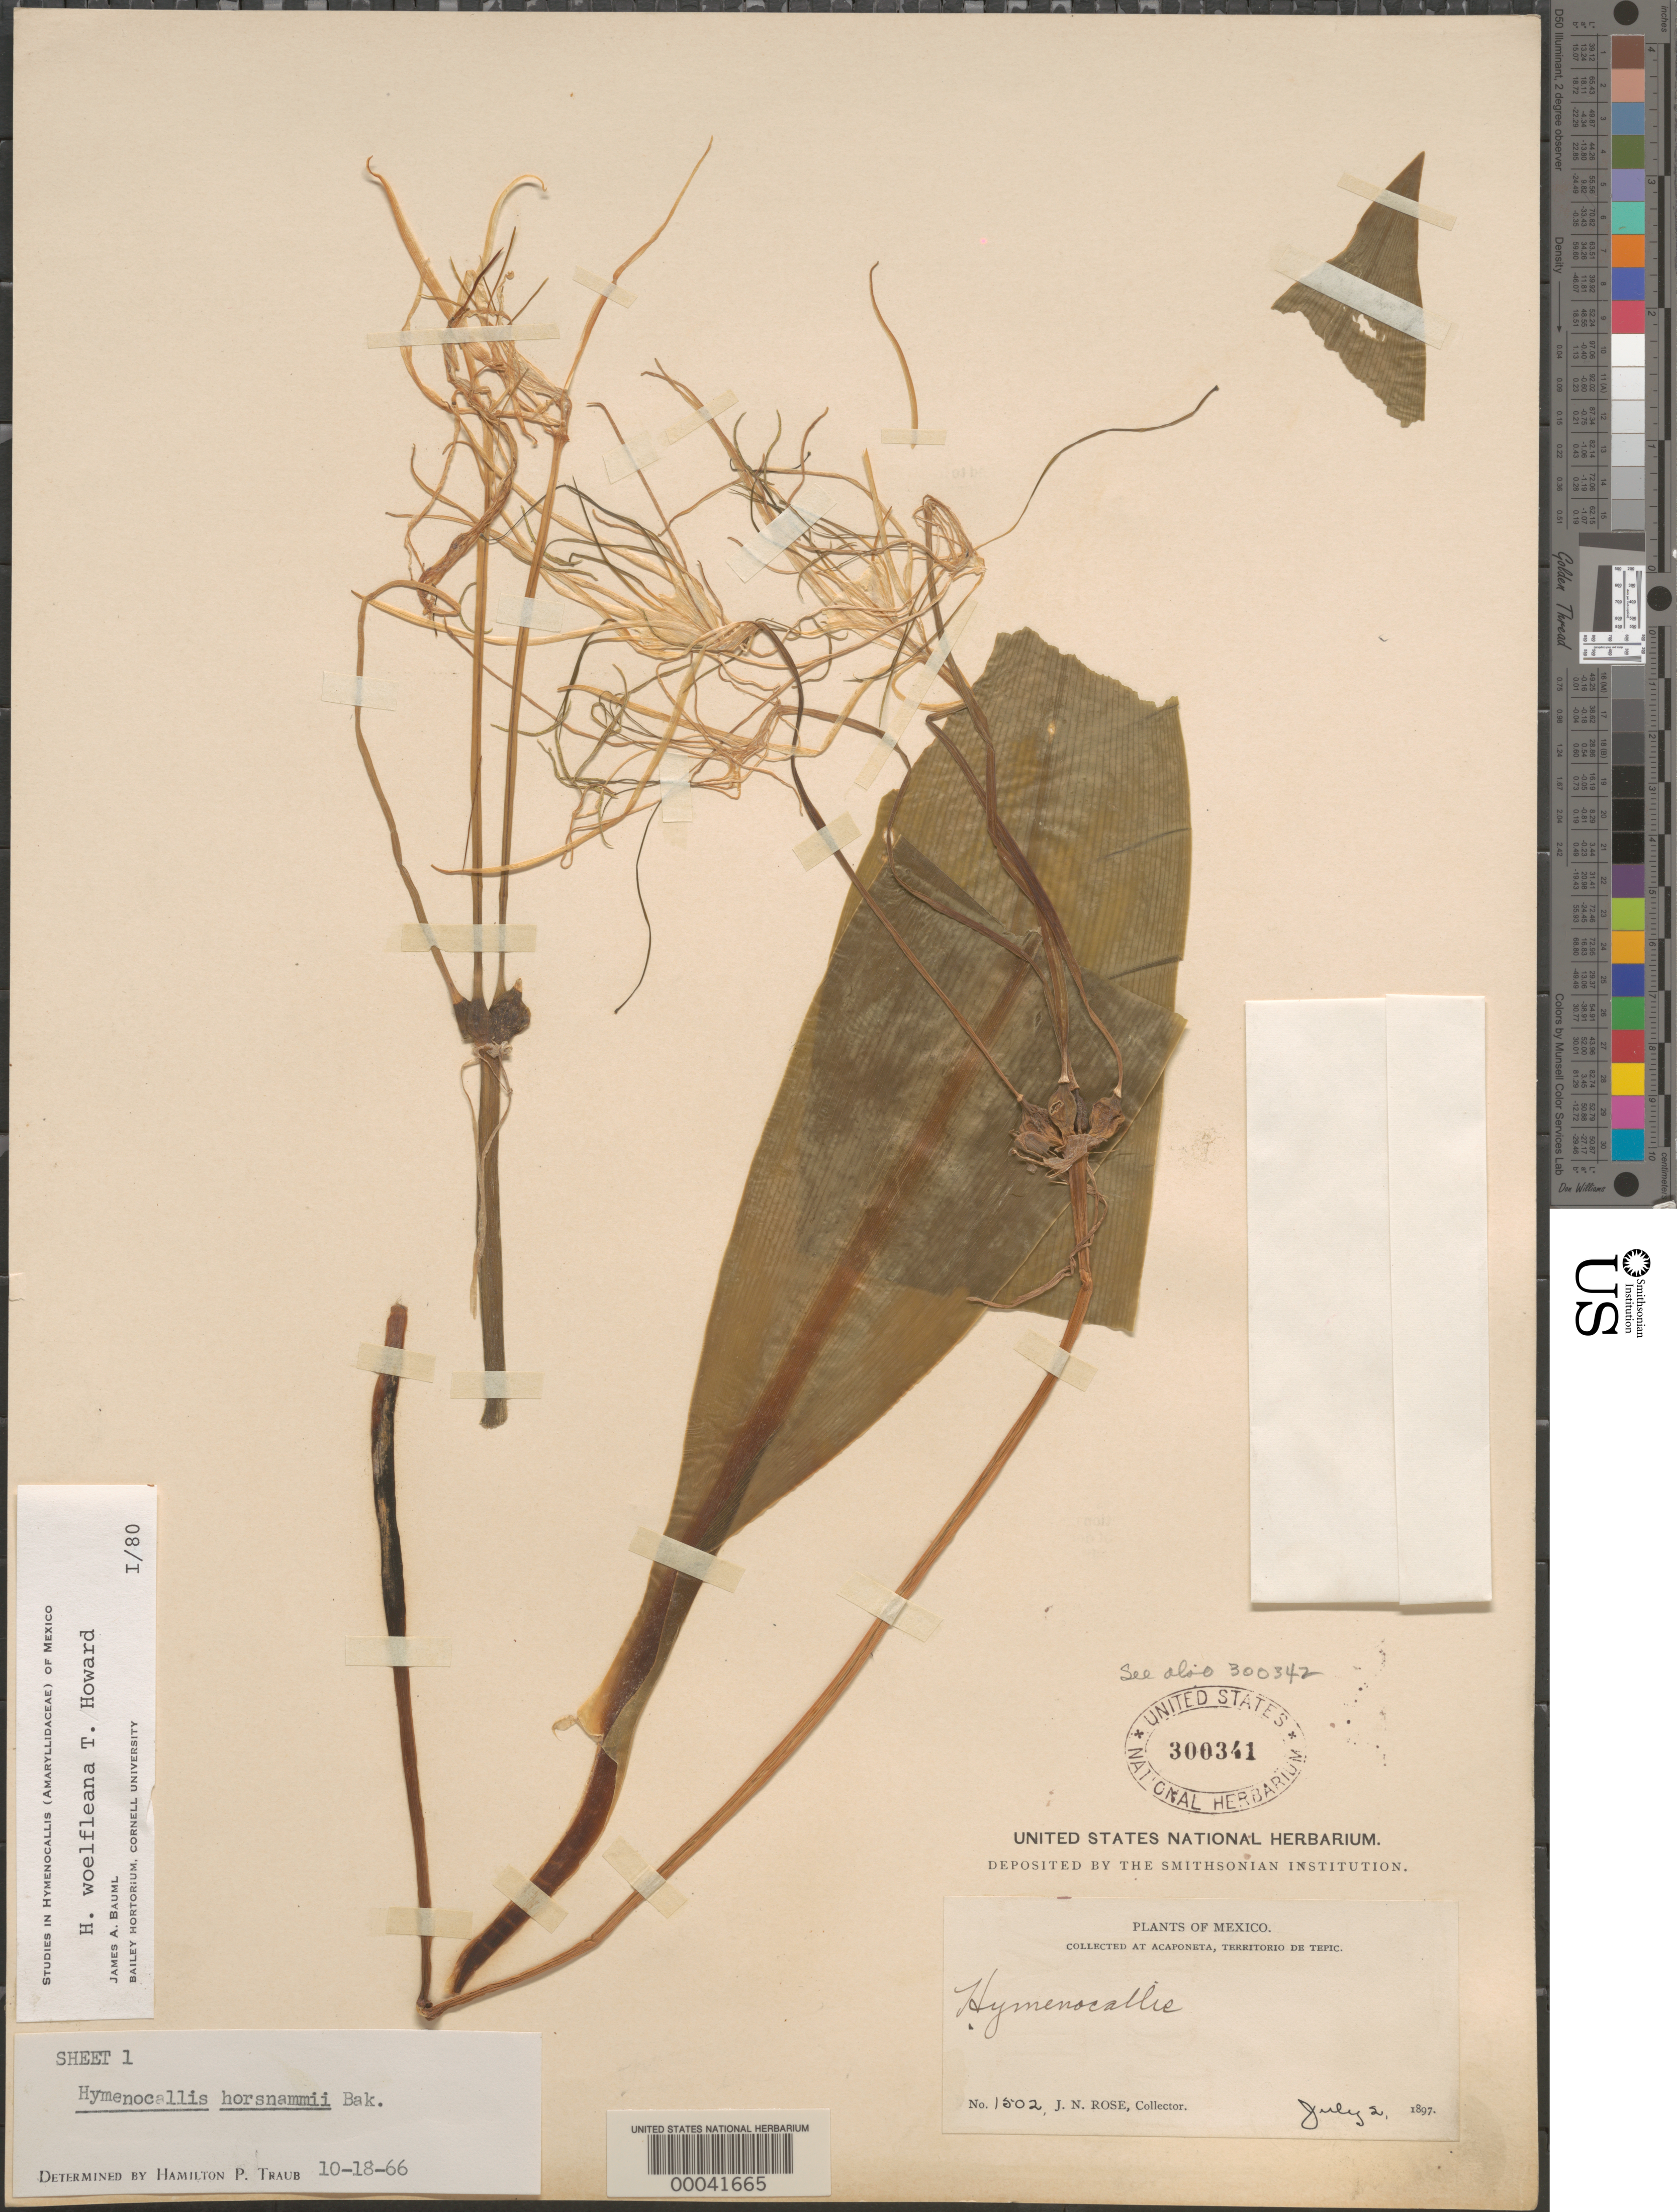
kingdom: Plantae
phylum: Tracheophyta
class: Liliopsida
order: Asparagales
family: Amaryllidaceae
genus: Hymenocallis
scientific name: Hymenocallis woelfleana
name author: T.M. Howard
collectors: J. N. Rose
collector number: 1502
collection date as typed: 02 Jul 1897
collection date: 1897-07-02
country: Mexico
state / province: Nayarit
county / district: Tepic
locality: Acaponeta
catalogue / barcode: US 300341